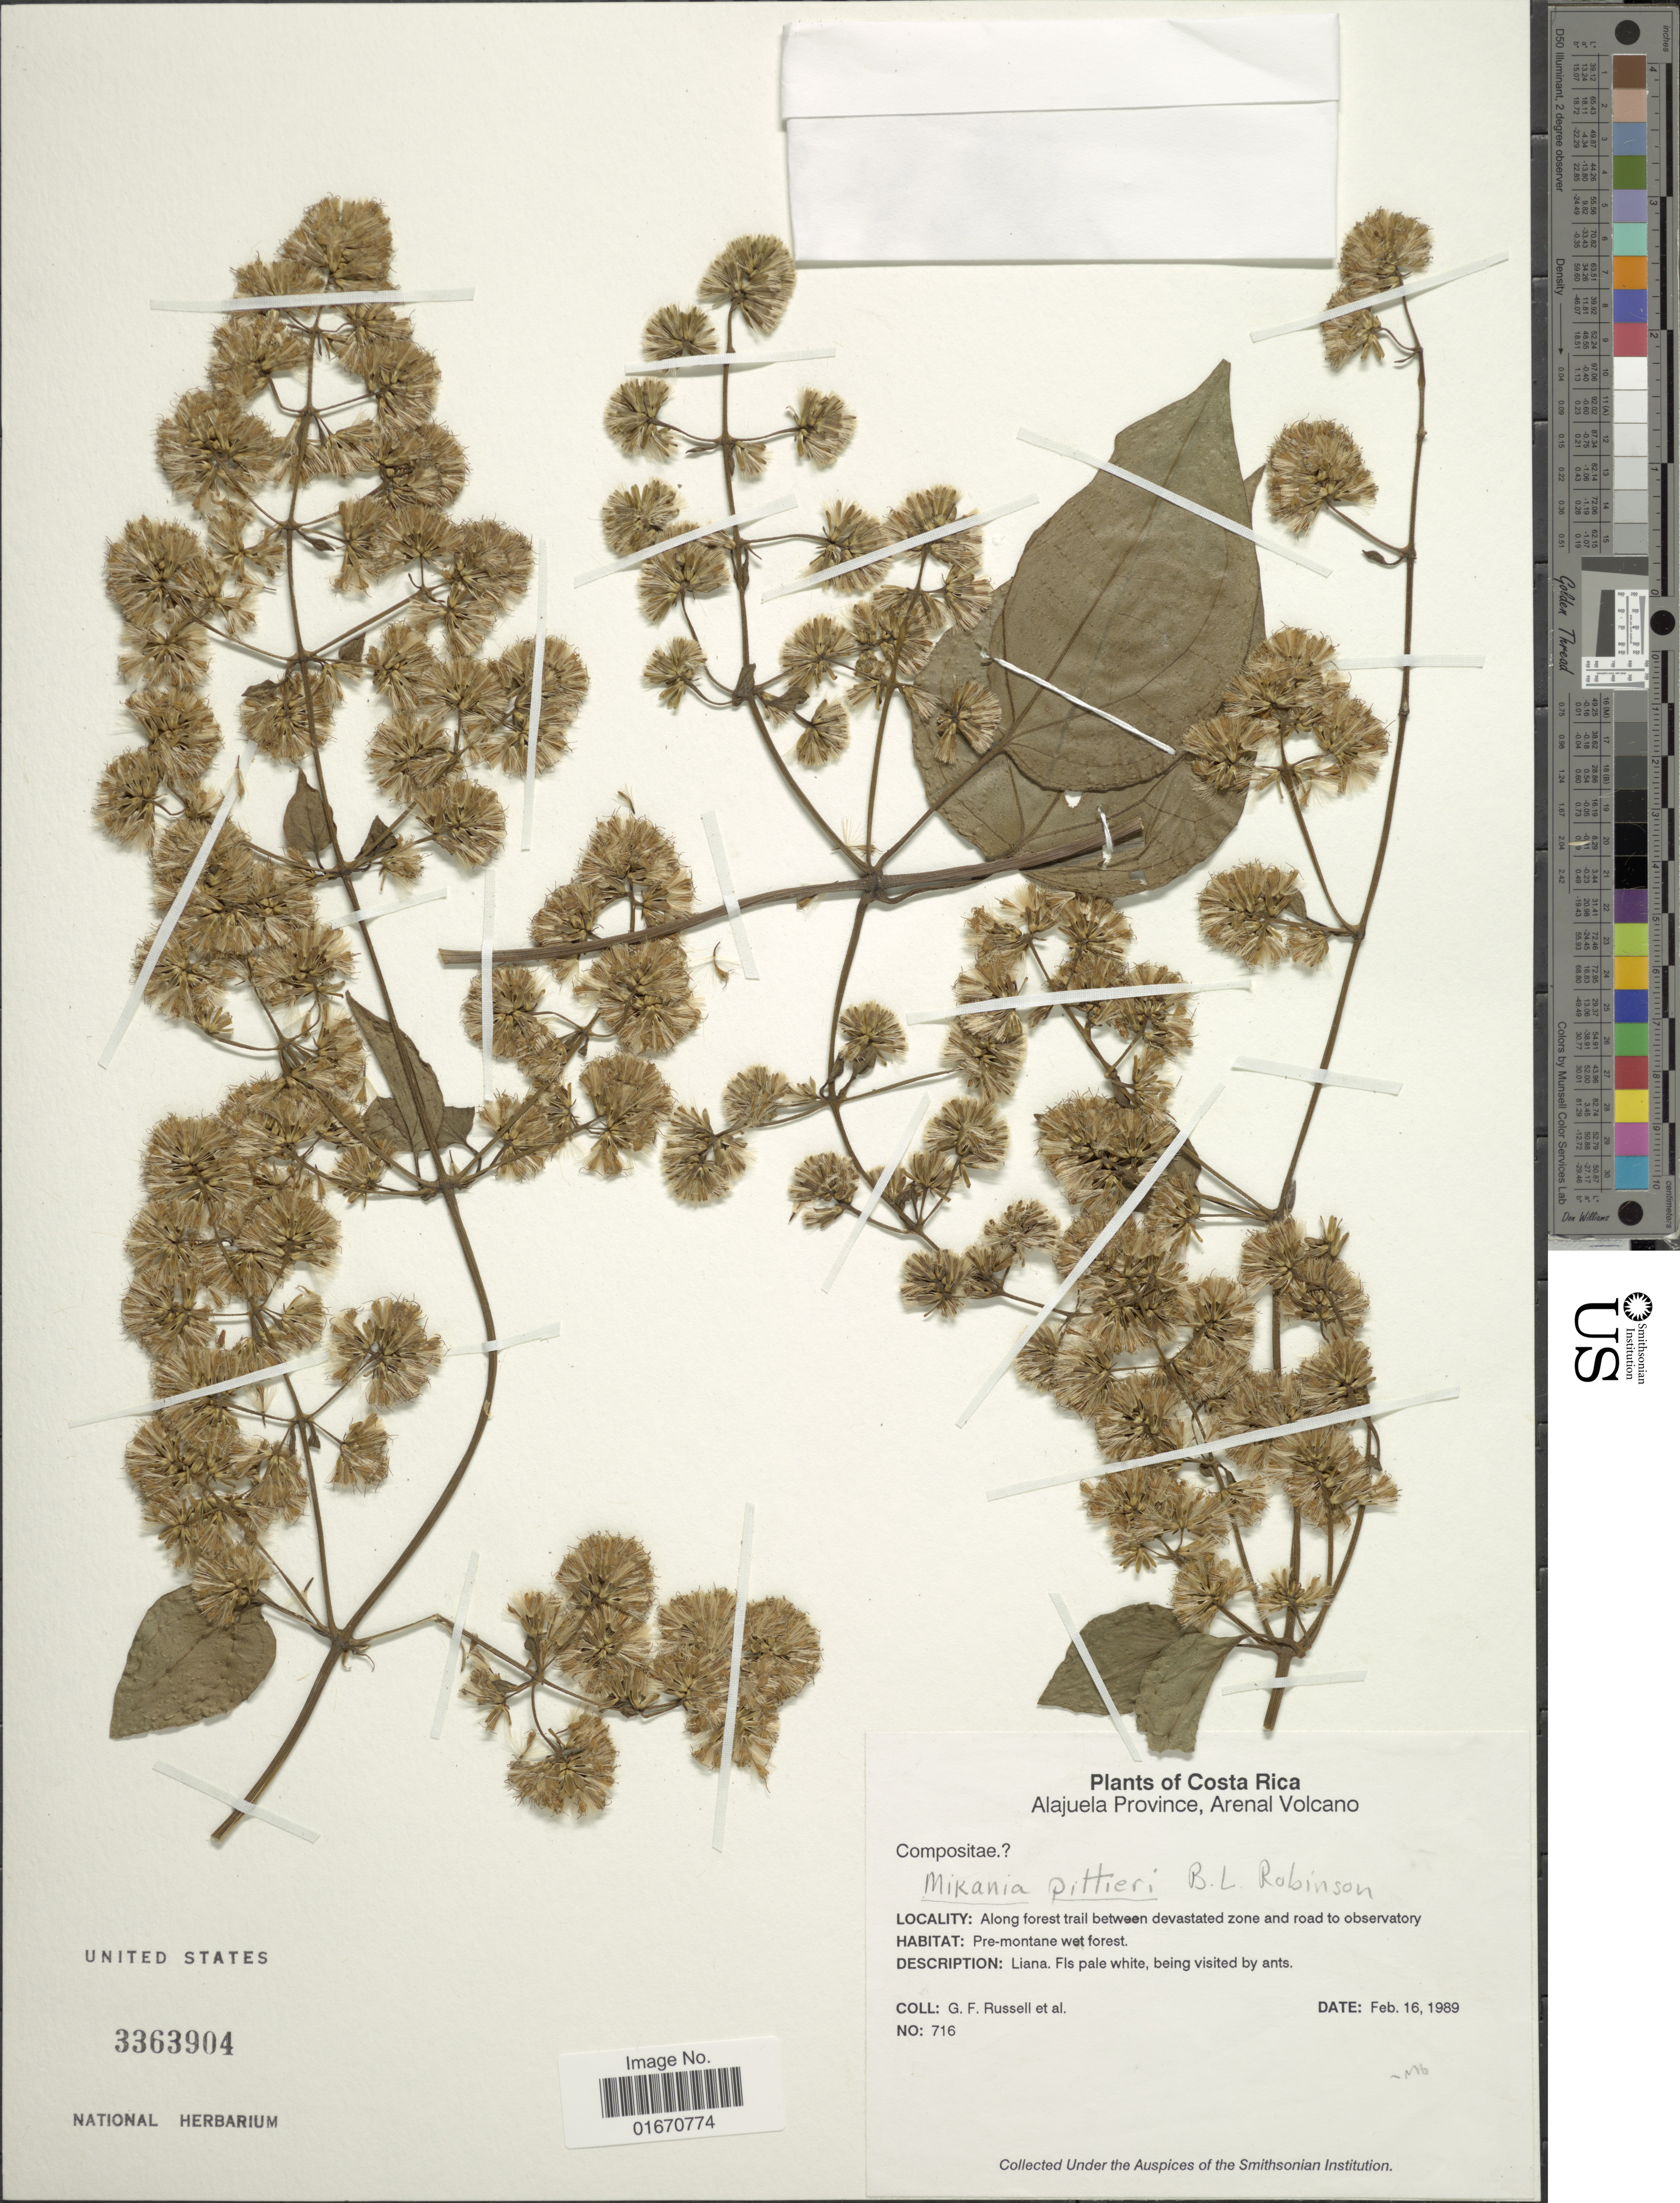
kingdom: Plantae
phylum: Tracheophyta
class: Magnoliopsida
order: Asterales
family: Asteraceae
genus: Mikania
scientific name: Mikania pittieri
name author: B.L. Rob.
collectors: G. Russell & et al.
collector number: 716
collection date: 1989-02-16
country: Costa Rica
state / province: Alajuela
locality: Arenal Volcano, along forest trail between devastated zone and road to observatory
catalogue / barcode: US 3363904